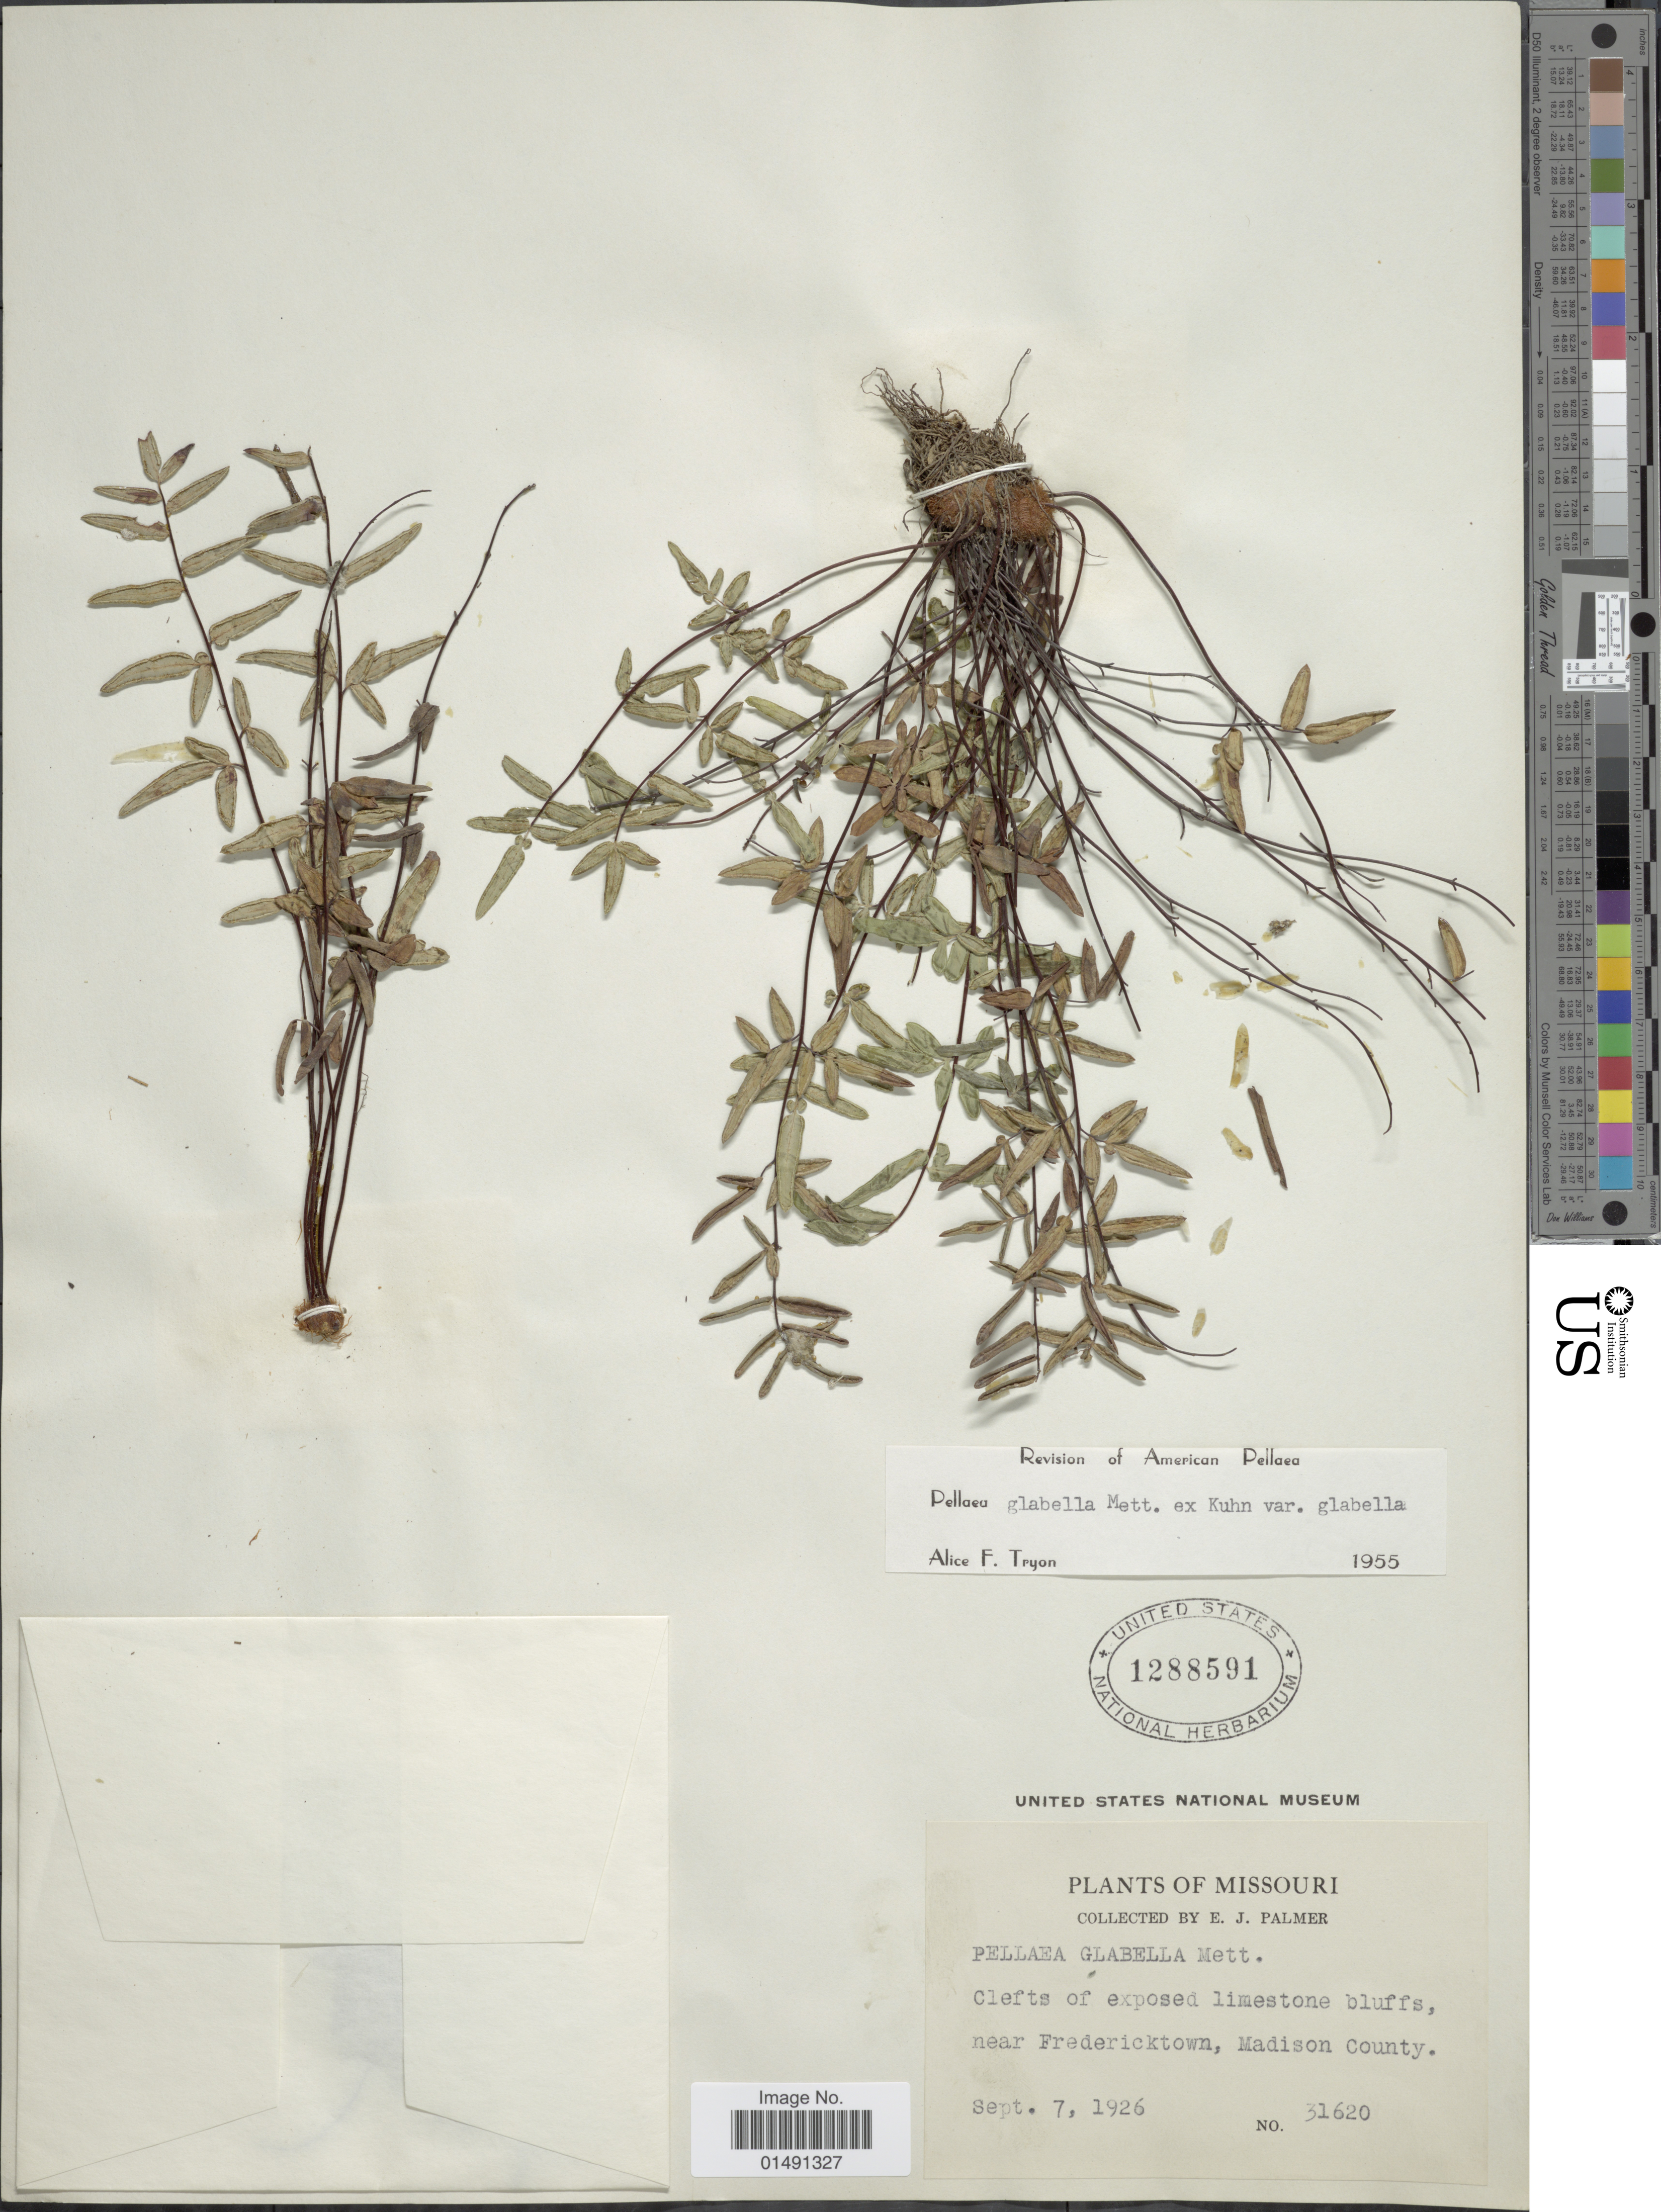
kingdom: Plantae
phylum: Tracheophyta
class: Polypodiopsida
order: Polypodiales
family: Pteridaceae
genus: Pellaea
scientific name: Pellaea glabella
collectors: E. J. Palmer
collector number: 31620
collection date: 1926-09-07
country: United States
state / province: Missouri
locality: Clefts of exposed liemstone bluffs, near Fredericktown, Madison County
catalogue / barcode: US 1288591